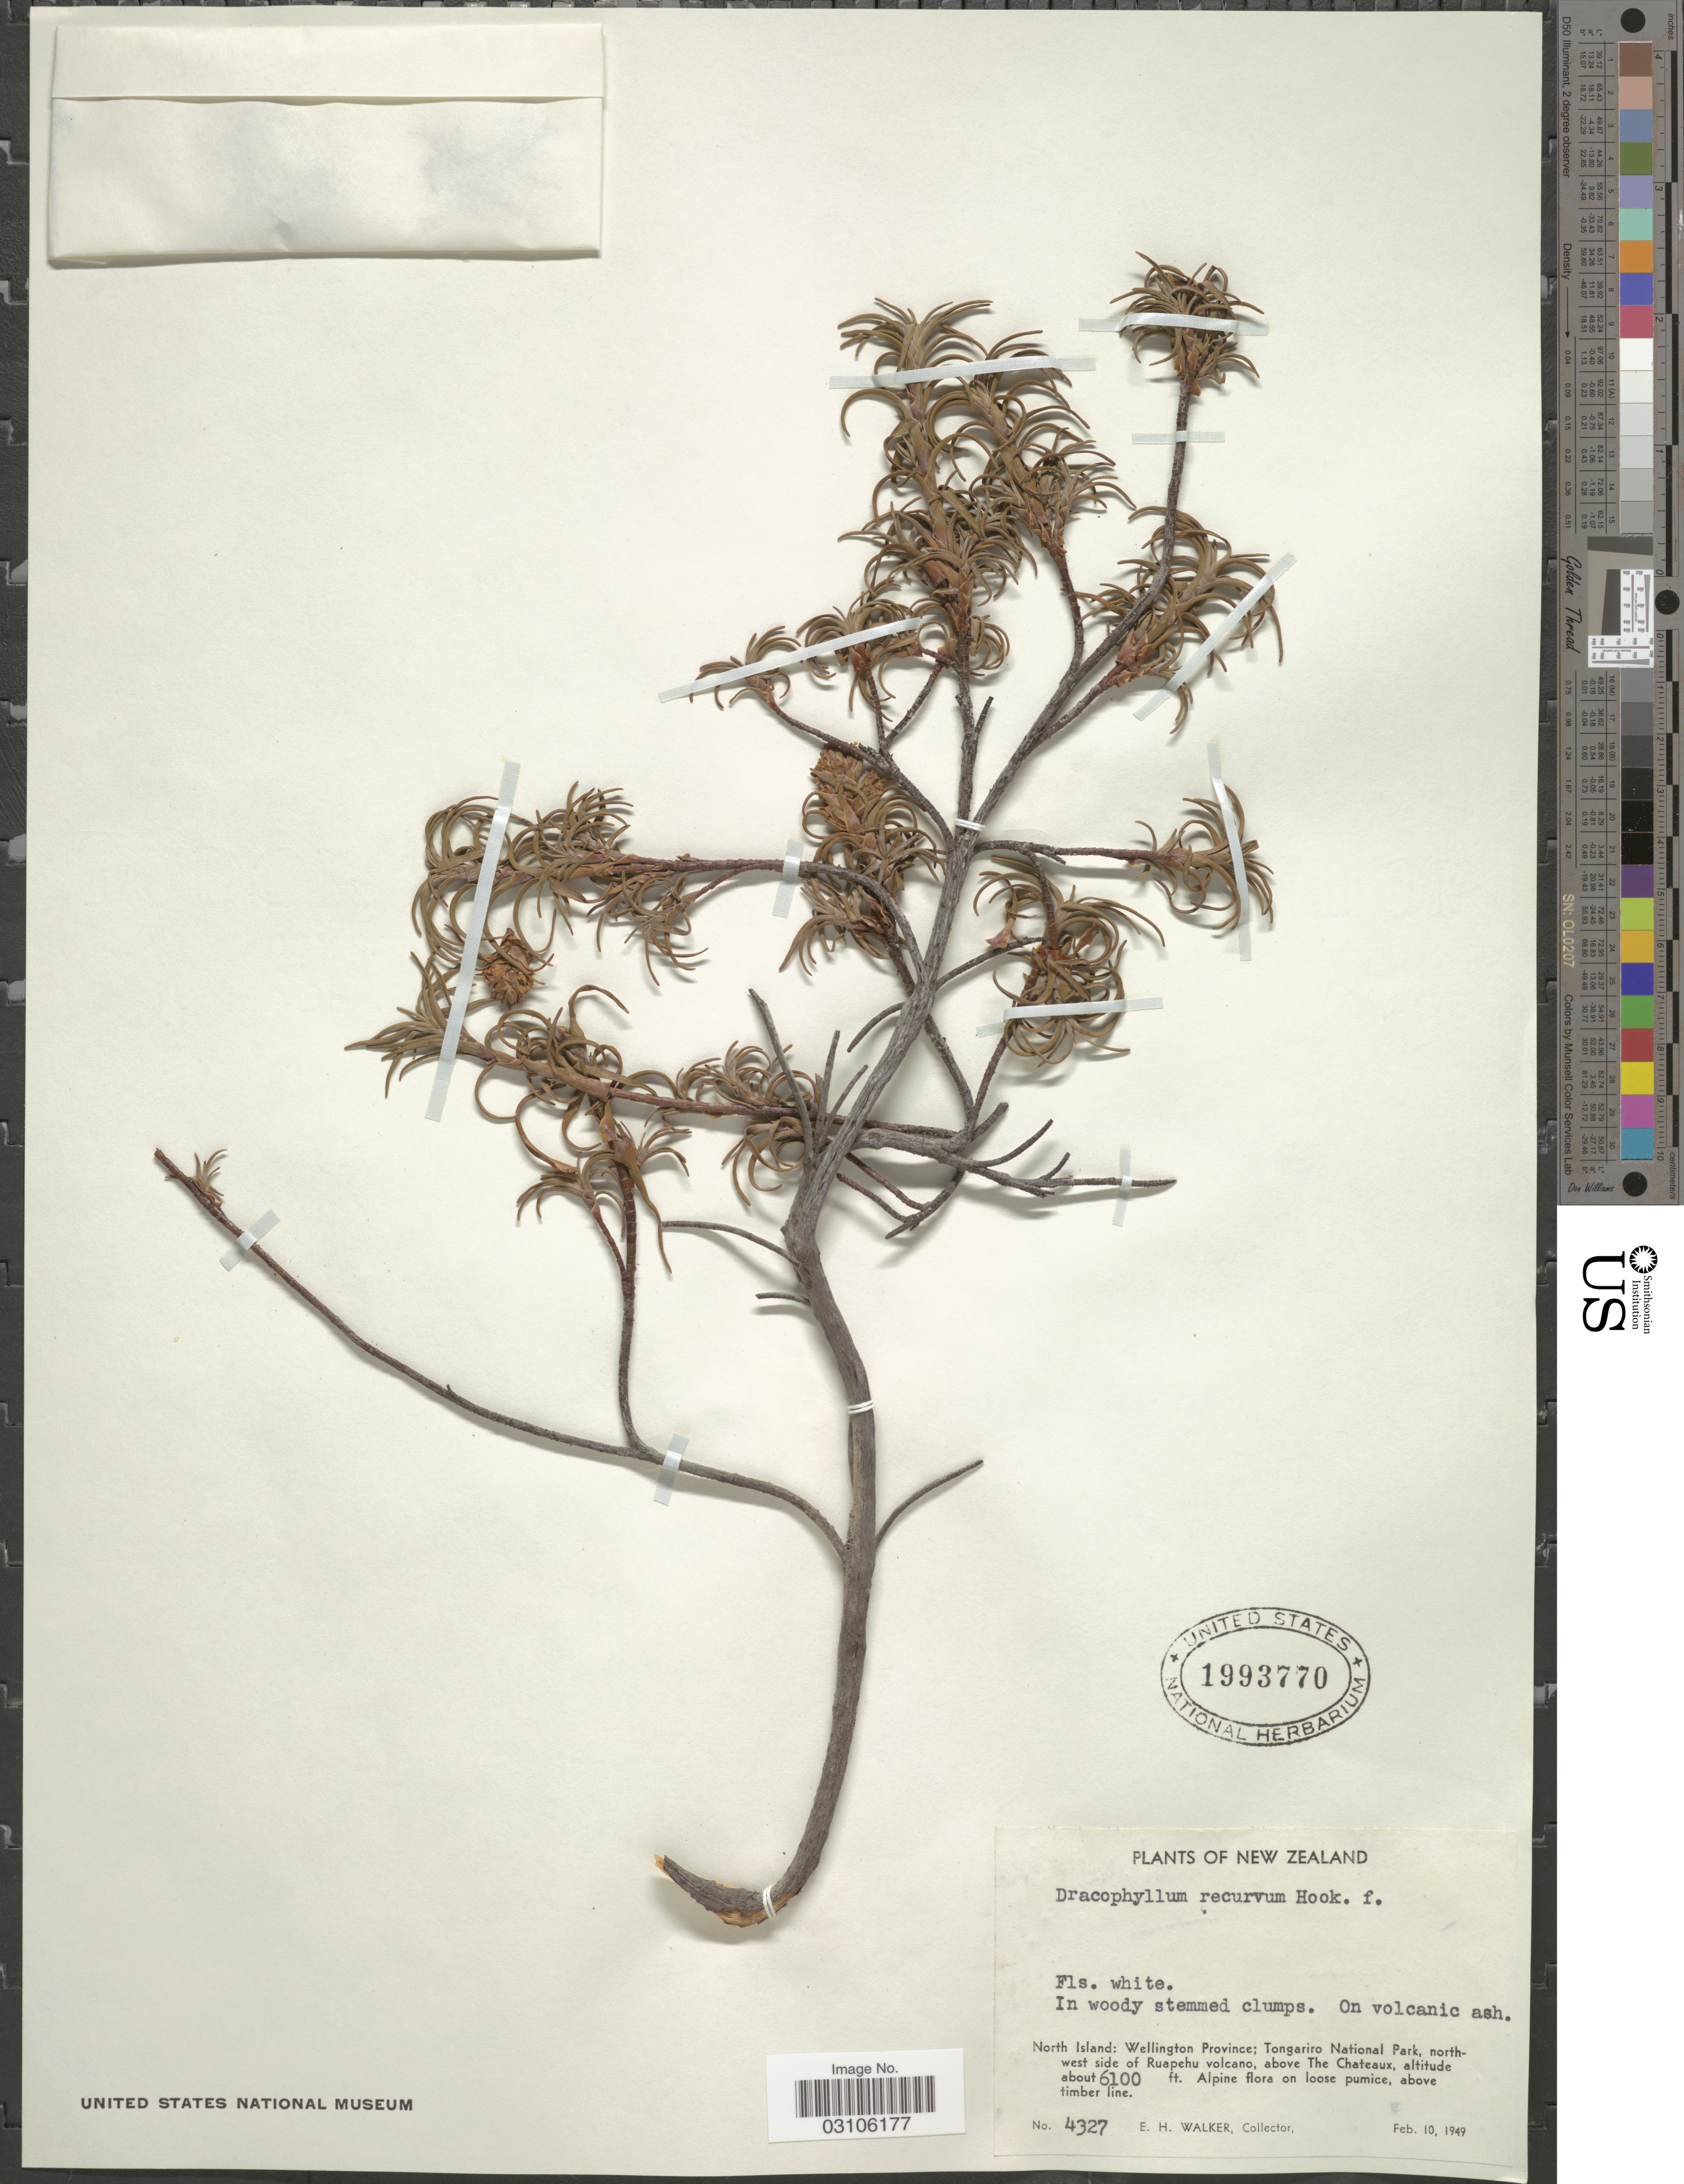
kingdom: Plantae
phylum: Tracheophyta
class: Magnoliopsida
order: Ericales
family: Ericaceae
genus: Dracophyllum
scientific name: Dracophyllum recurvum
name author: Hook. f.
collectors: E. H. Walker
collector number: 4327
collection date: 1949-02-10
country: New Zealand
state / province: Wellington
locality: On volcanic ash. North Island. Tongariro National Park, northwest side of Ruapehu volcano, above The Chateaux.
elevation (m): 1859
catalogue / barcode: US 1993770